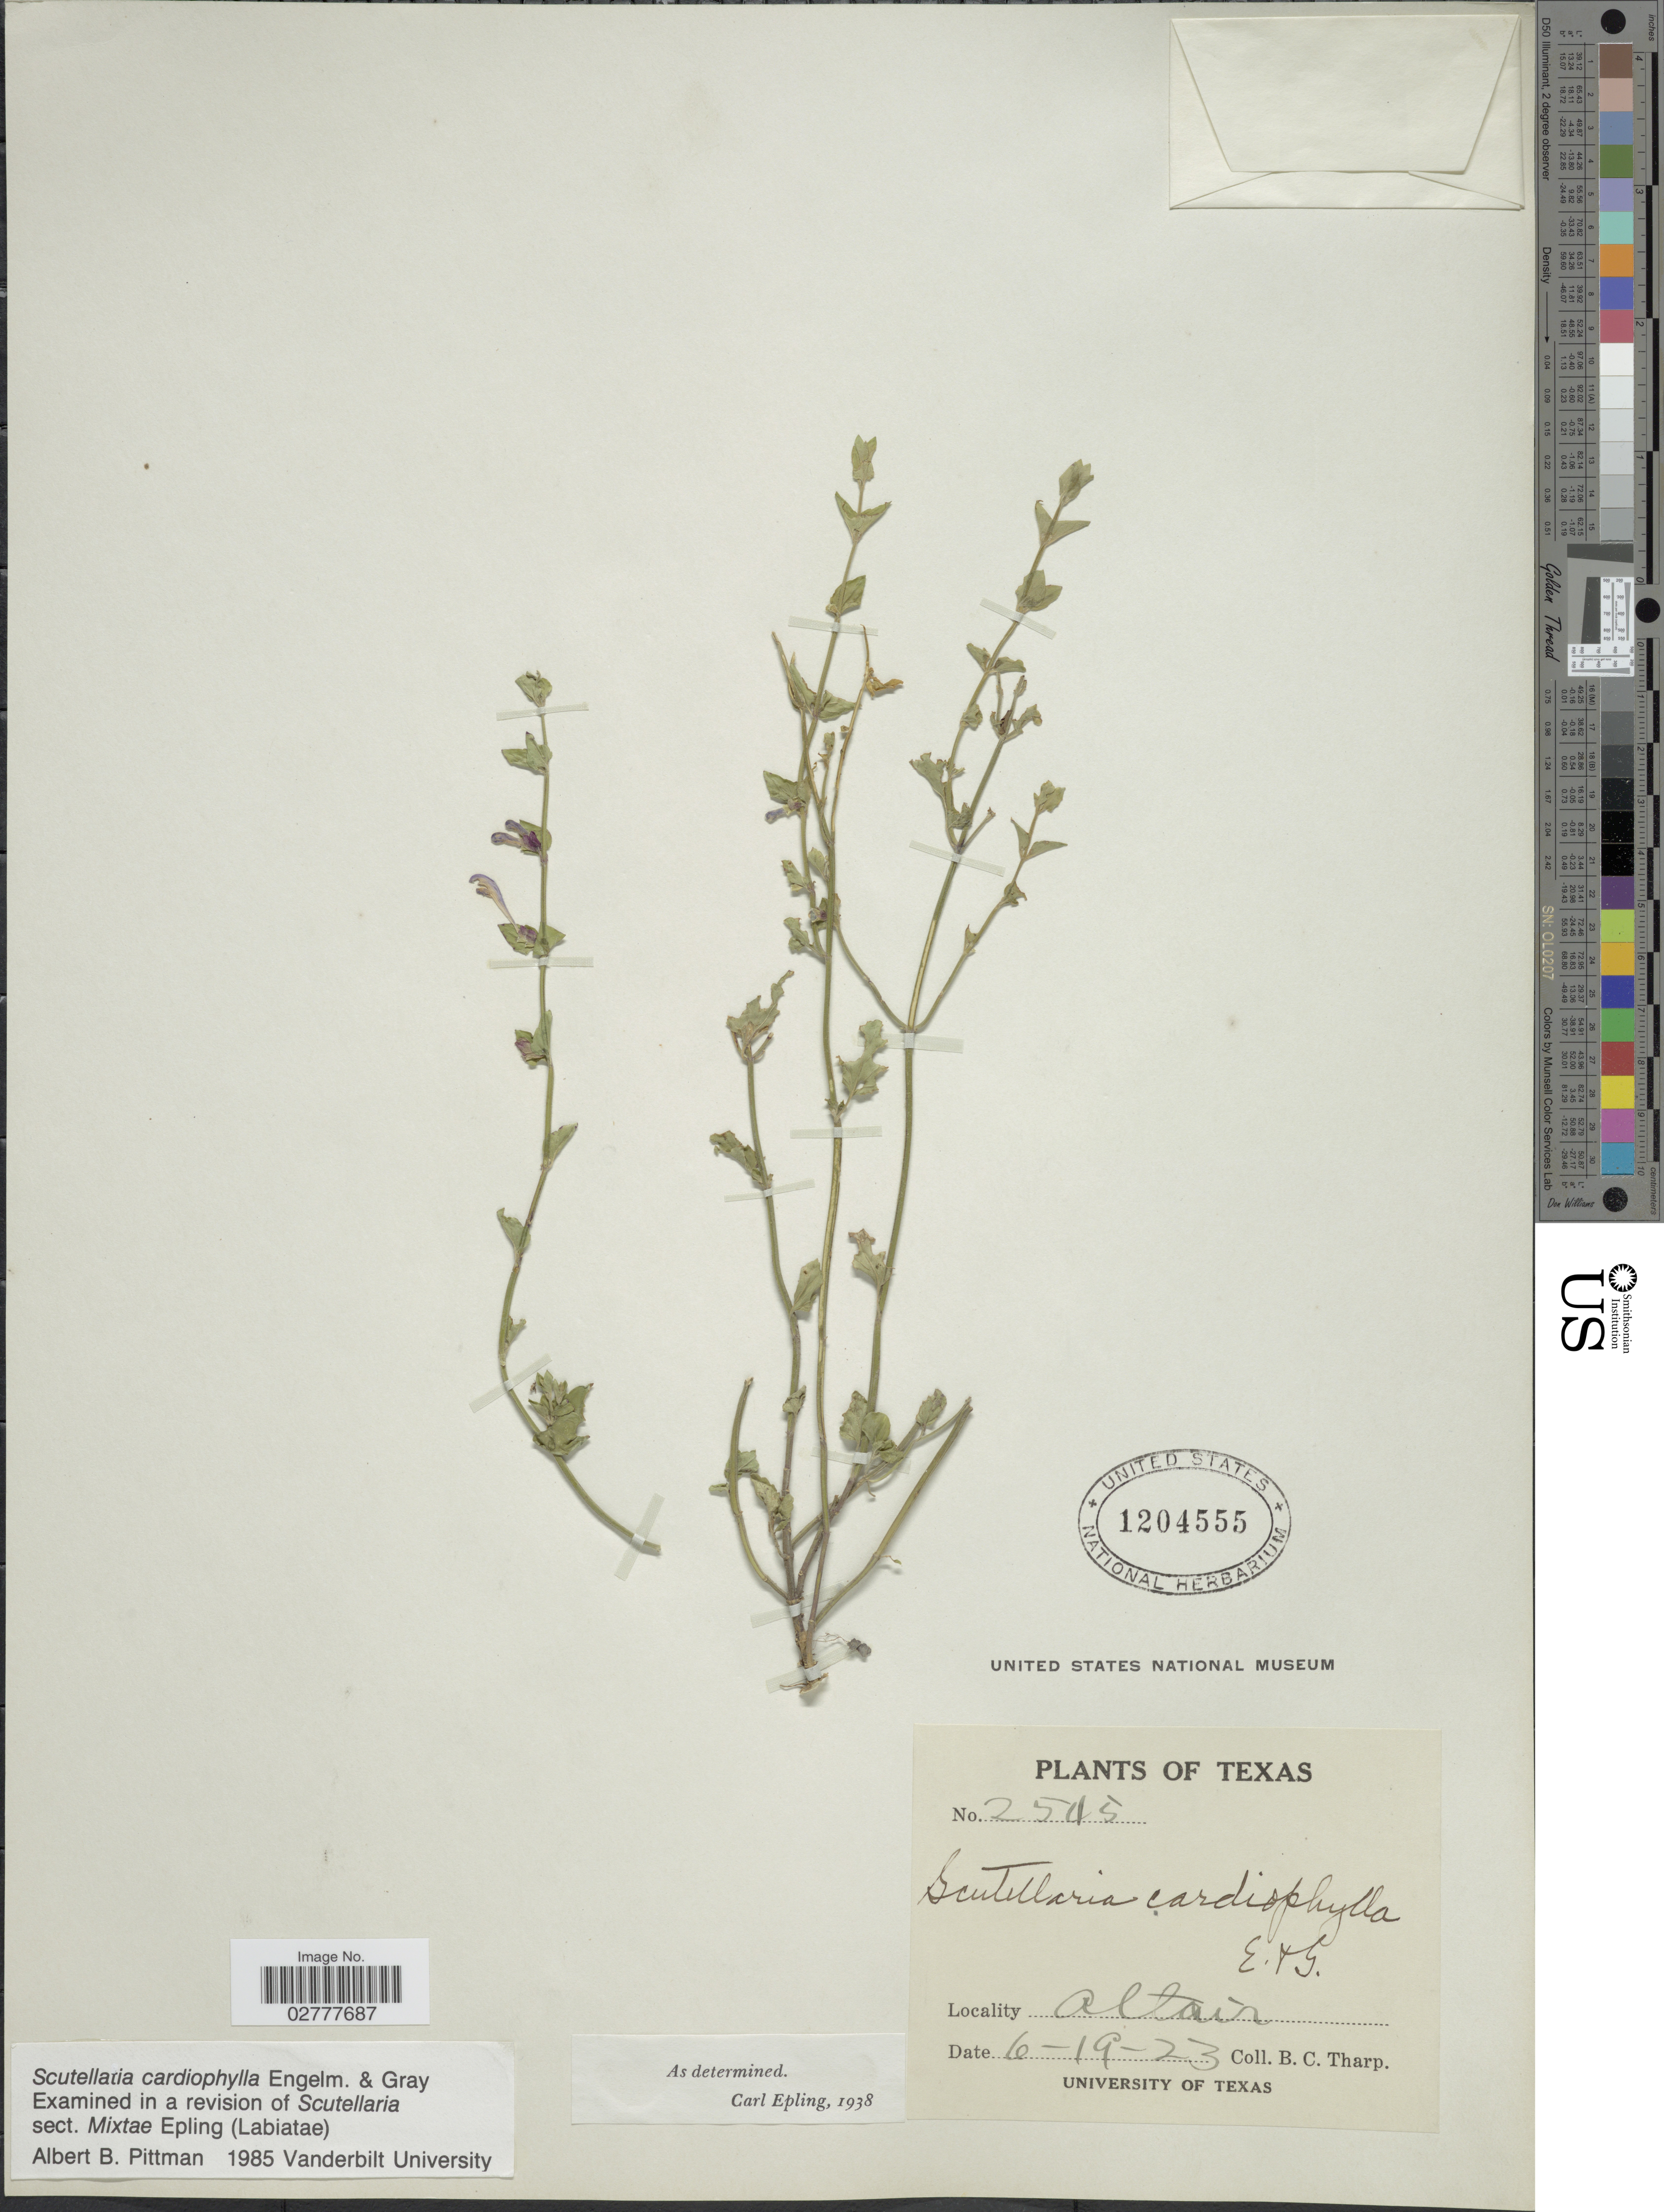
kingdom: Plantae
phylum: Tracheophyta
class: Magnoliopsida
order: Lamiales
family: Lamiaceae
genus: Scutellaria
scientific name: Scutellaria cardiophylla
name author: Engelm. & A. Gray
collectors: B. C. Tharp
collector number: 2545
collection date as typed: Transcribed d/m/y: 19/6/23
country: United States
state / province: Texas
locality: Altair.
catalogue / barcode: US 1204555